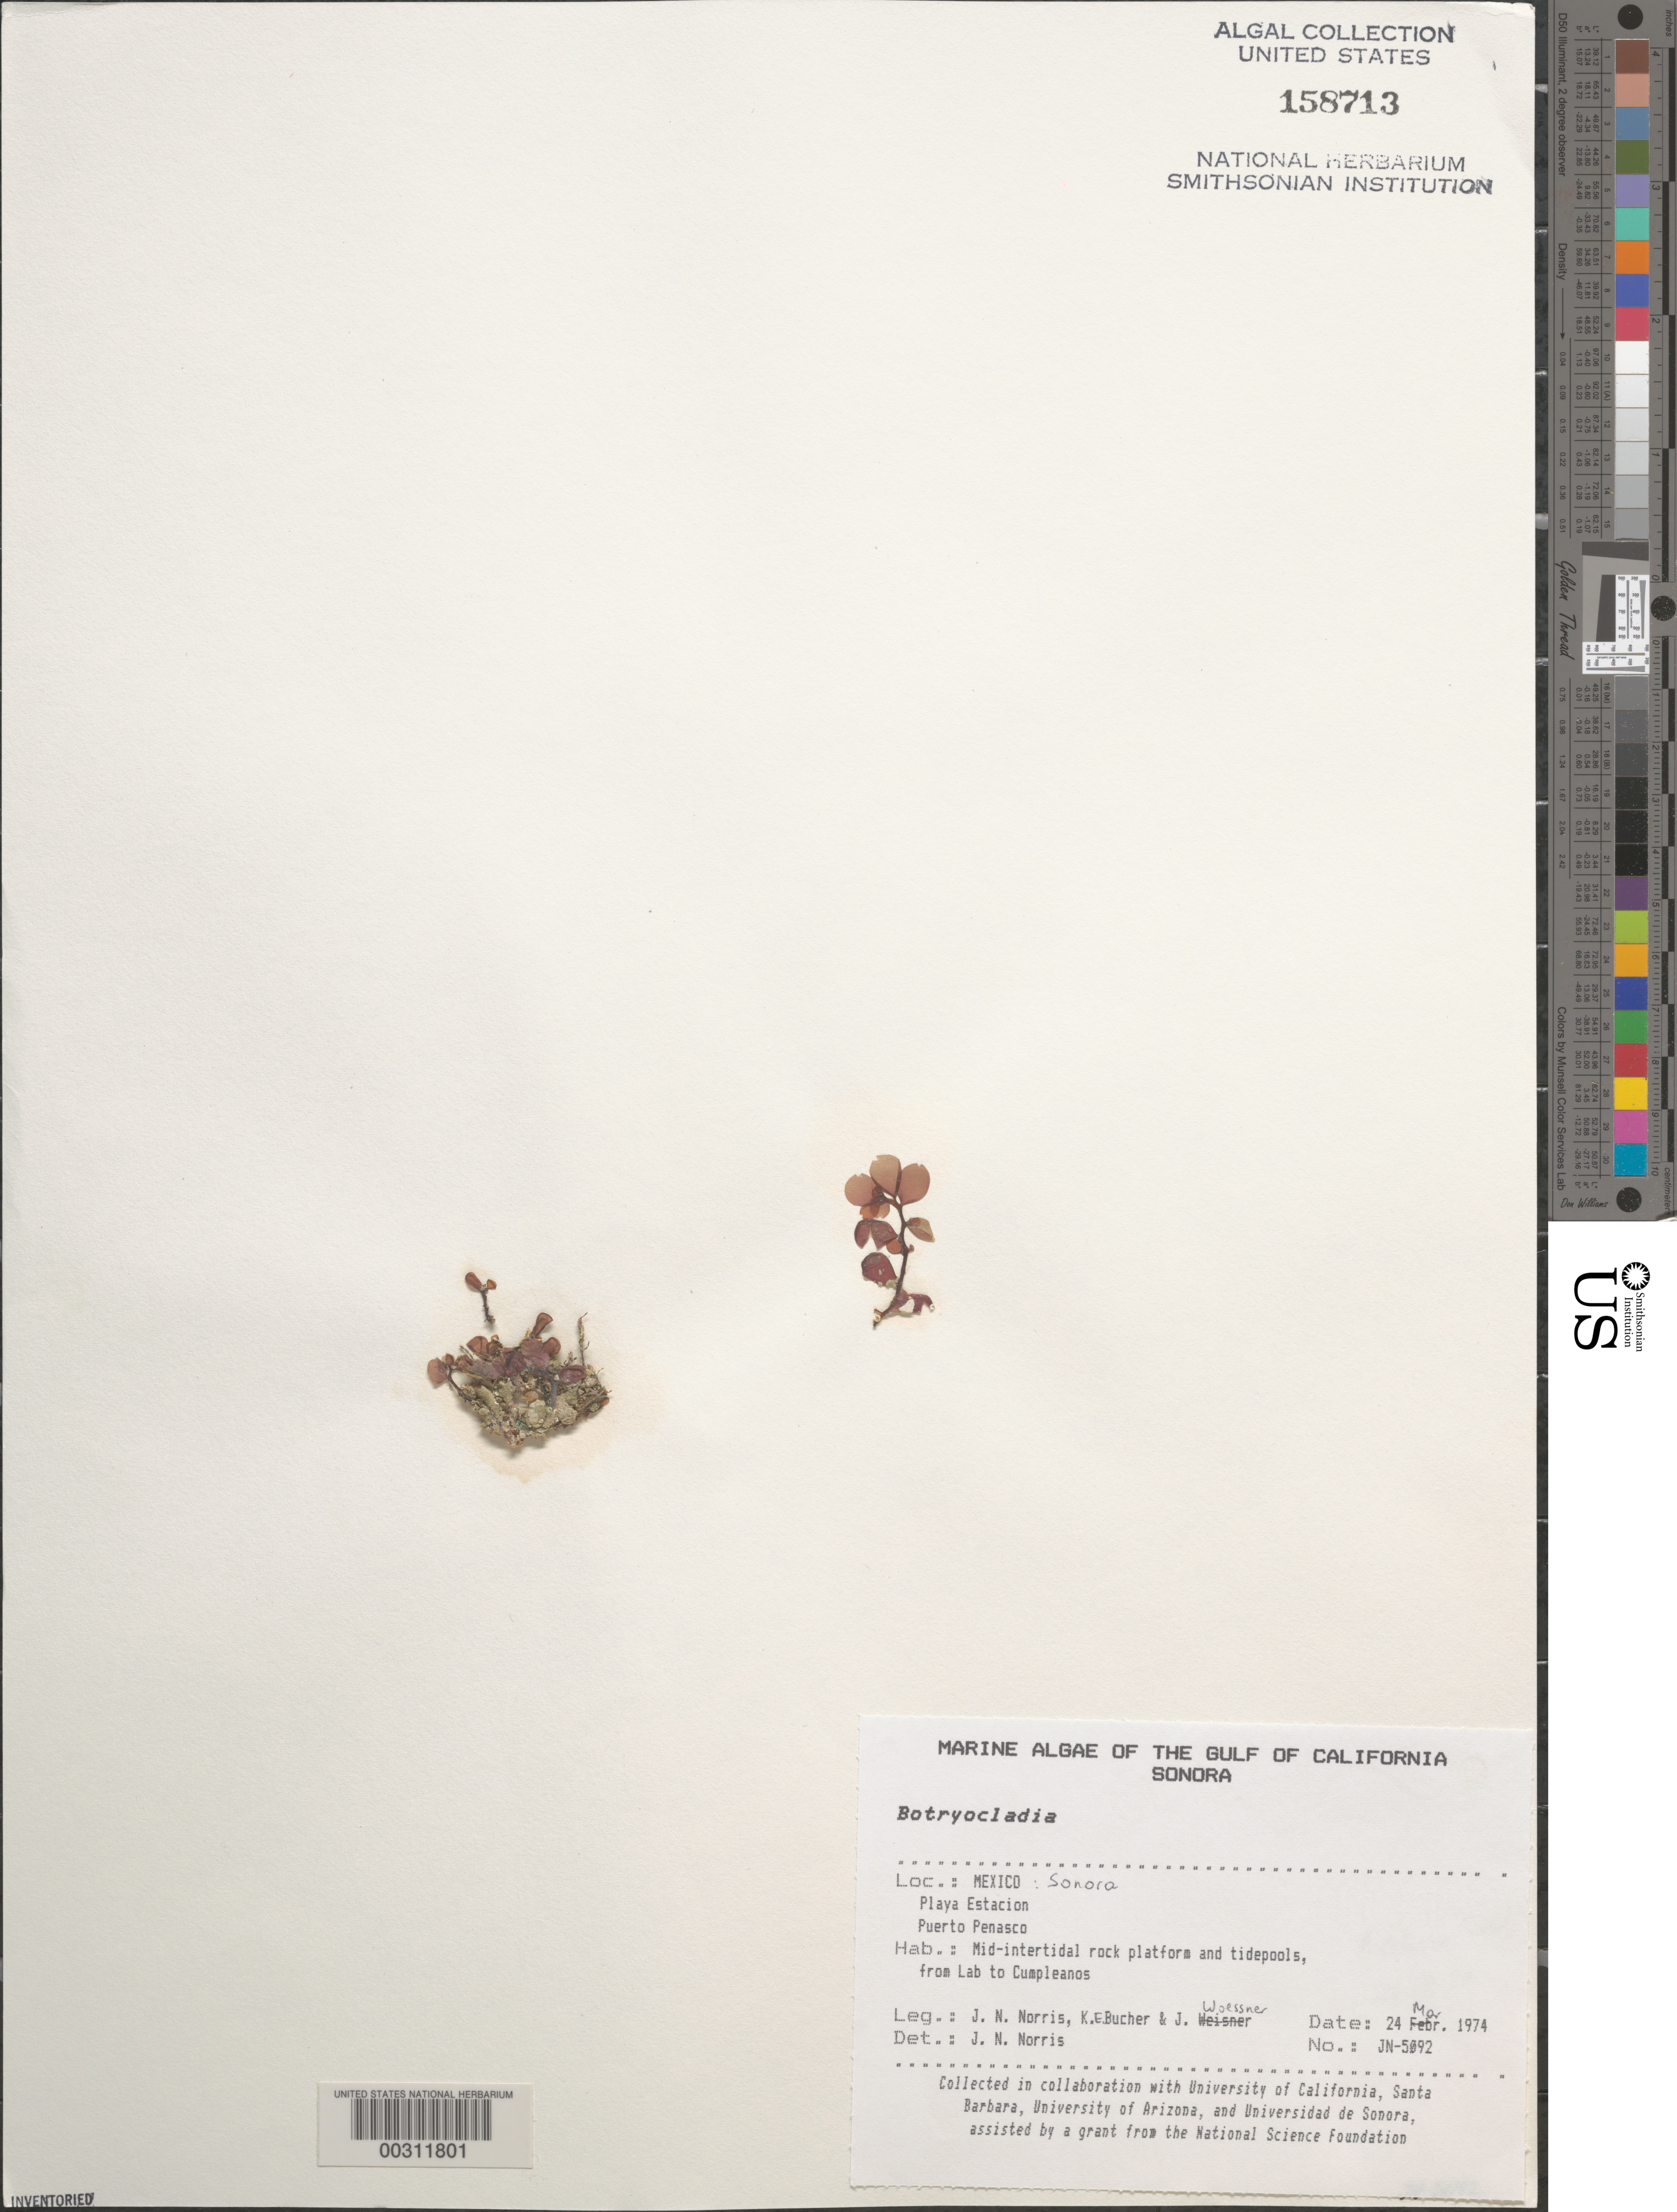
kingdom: Plantae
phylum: Rhodophyta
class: Florideophyceae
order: Rhodymeniales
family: Rhodymeniaceae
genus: Botryocladia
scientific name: Botryocladia sp.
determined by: Norris, James N.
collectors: J. N. Norris, K. E. Bucher & J. Woessner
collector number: JN-5092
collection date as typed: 24 Mar 1974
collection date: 1974-03-24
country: Mexico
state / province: Sonora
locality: Playa Estacion, Puerto Penasco, from Laboratorio de Biologia Marina to Cumpleanos Tide Pool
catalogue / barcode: US 158713